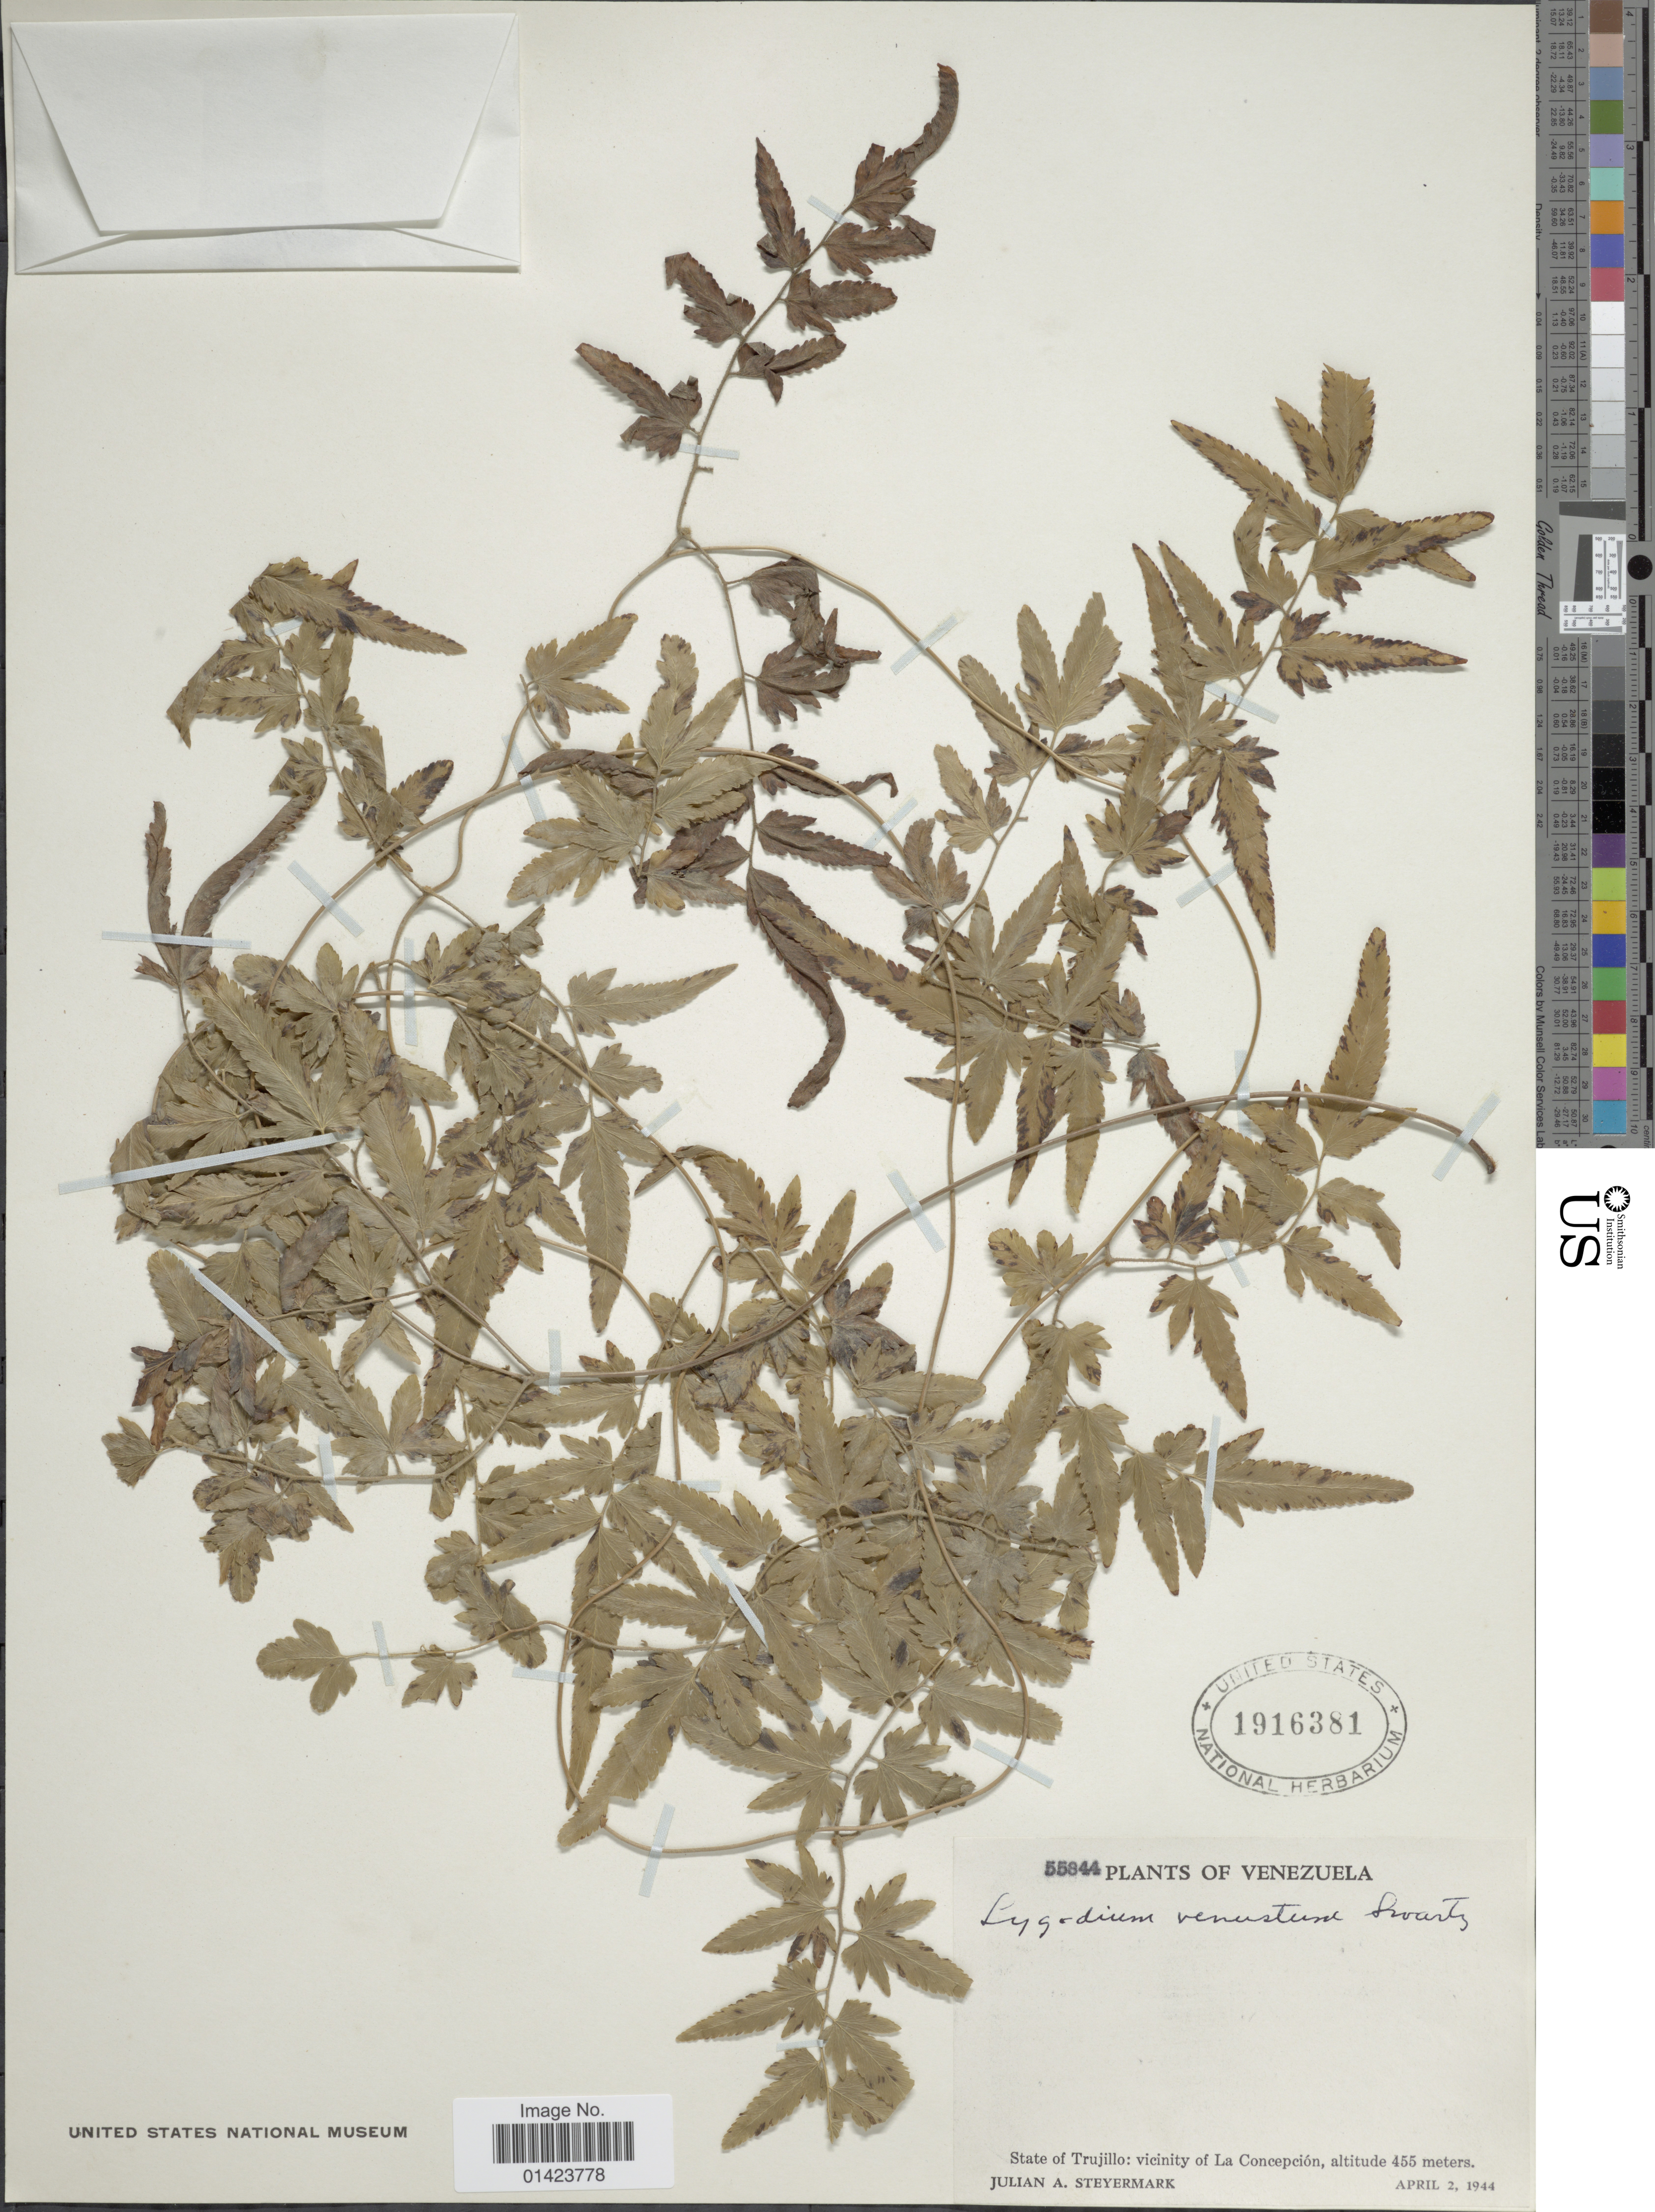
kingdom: Plantae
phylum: Tracheophyta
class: Polypodiopsida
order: Schizaeales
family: Lygodiaceae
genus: Lygodium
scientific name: Lygodium venustum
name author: Sw.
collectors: J. Steyermark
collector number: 55844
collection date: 1944-04-02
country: Venezuela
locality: State of Trujillo: vicinity of La Concepción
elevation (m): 455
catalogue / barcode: US 1916381